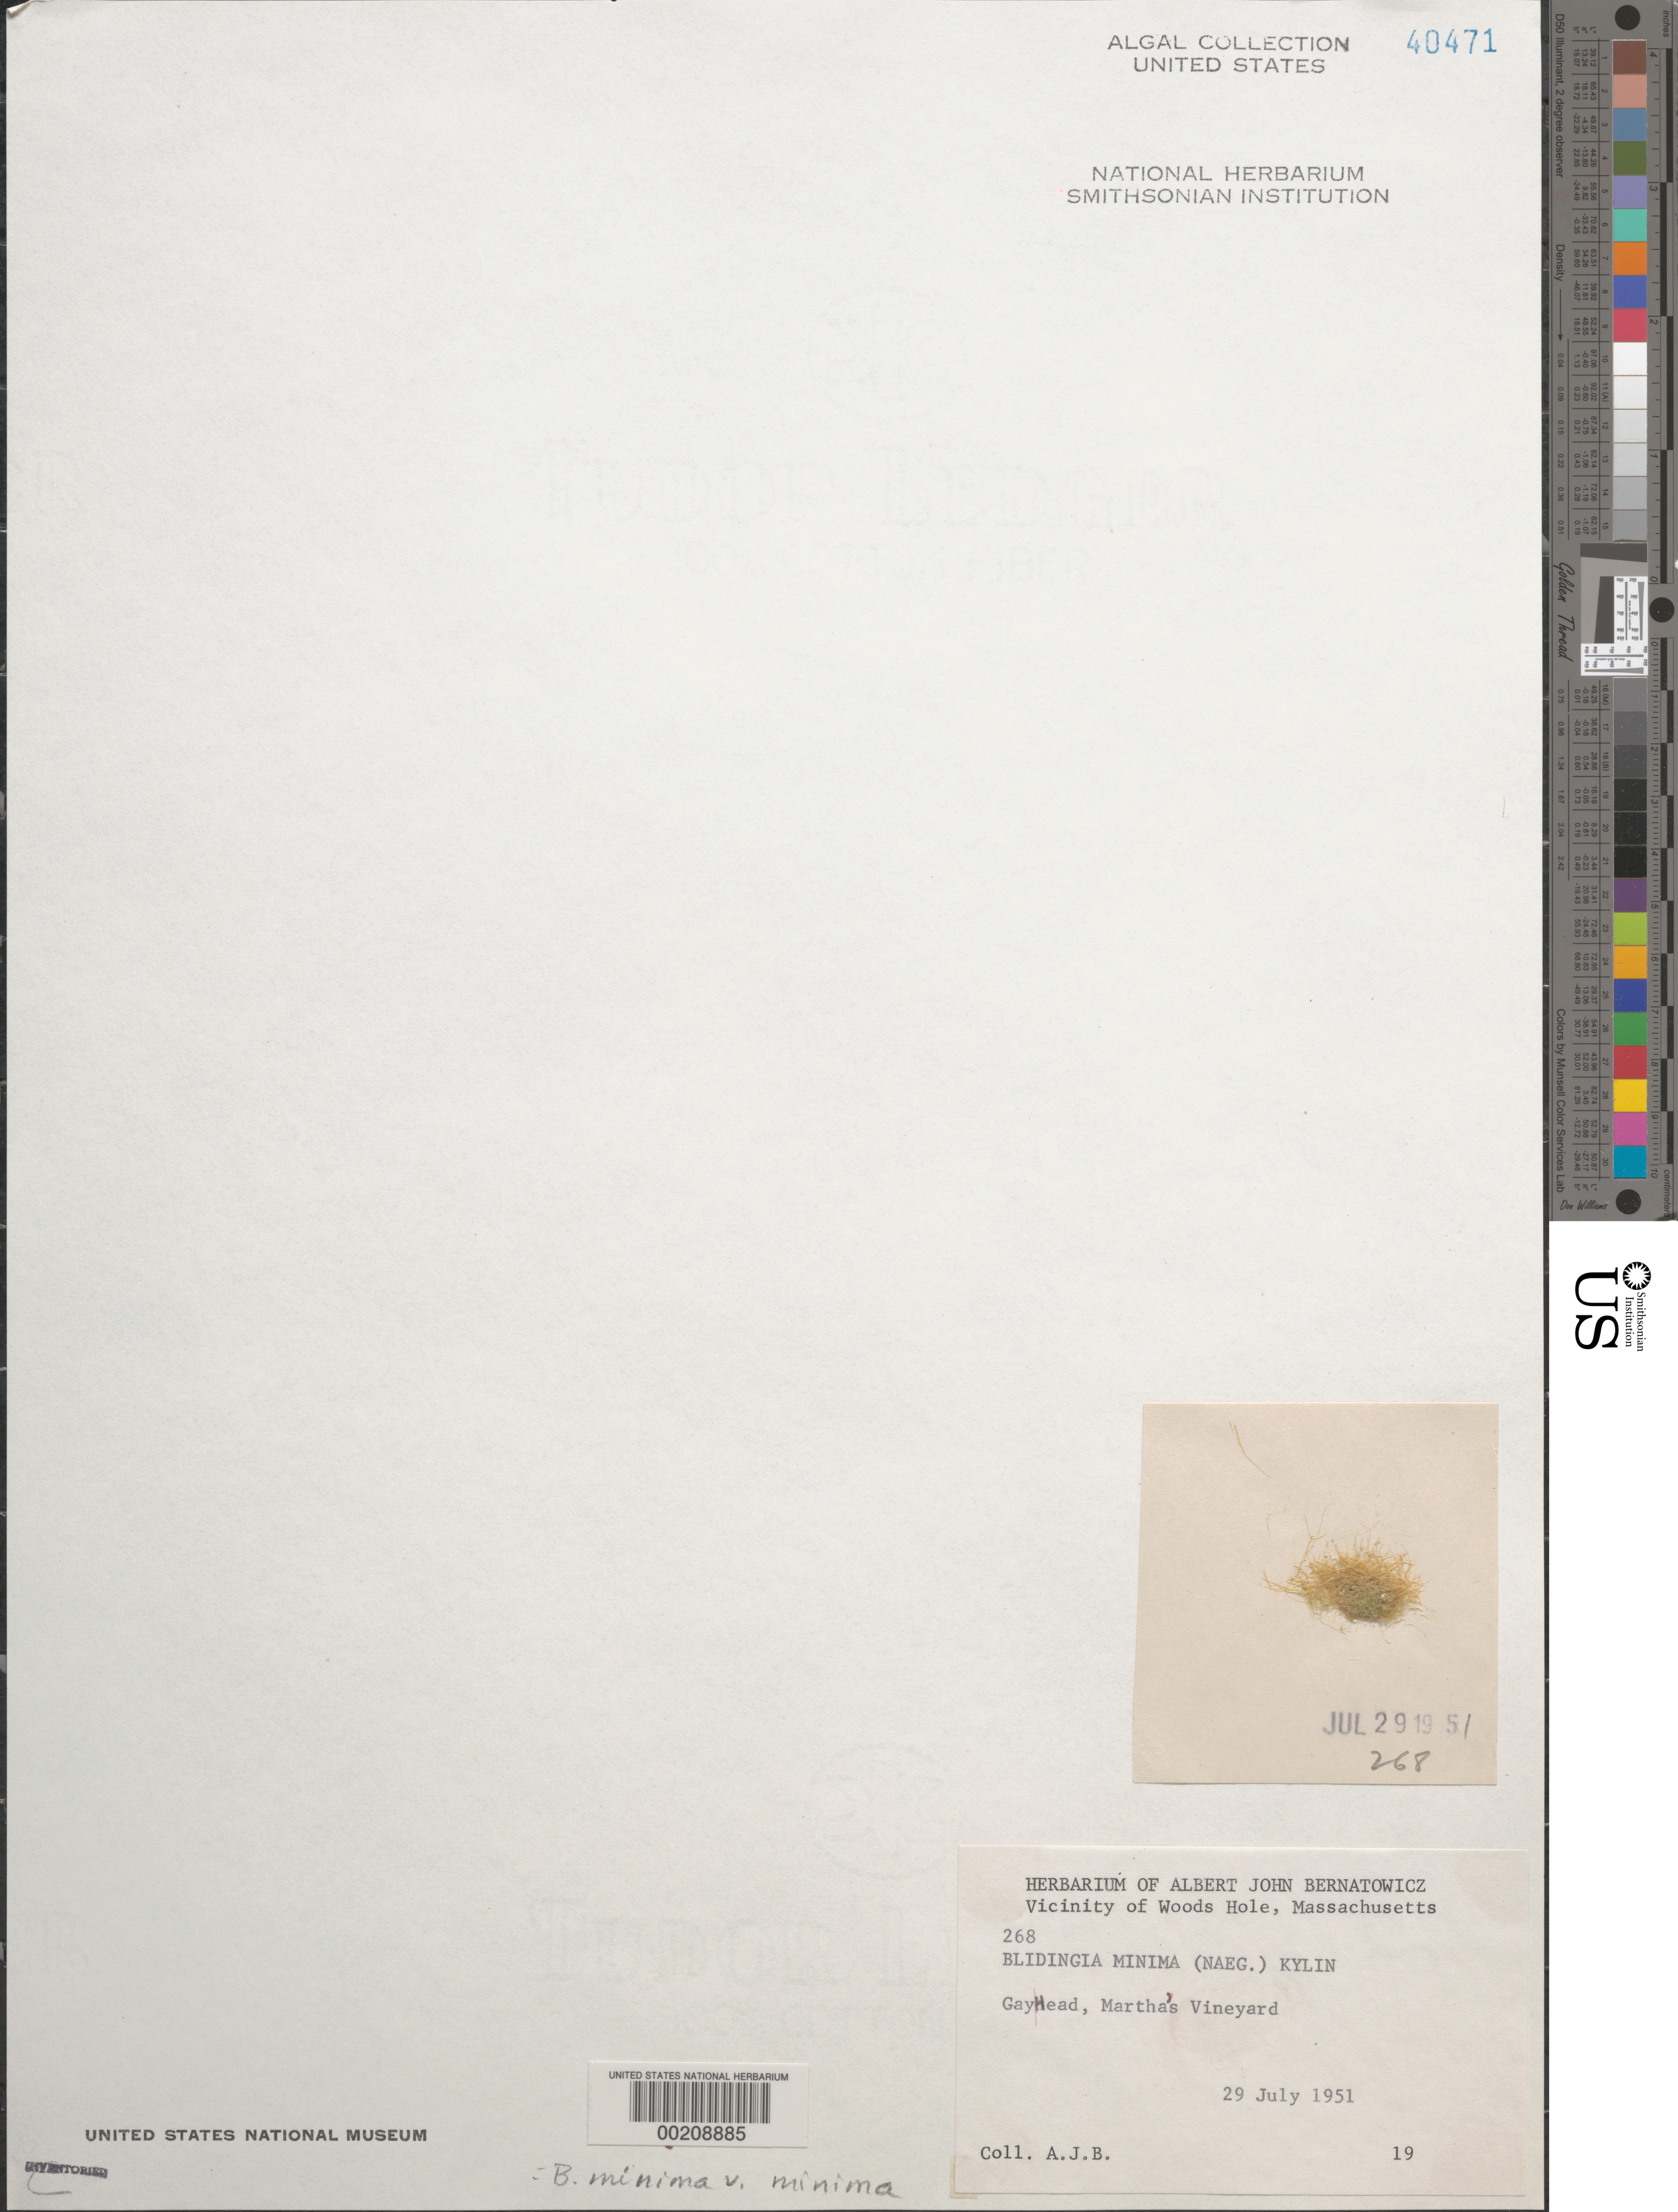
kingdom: Plantae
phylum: Chlorophyta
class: Ulvophyceae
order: Ulvales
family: Kornmanniaceae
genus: Blidingia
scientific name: Blidingia minima var. minima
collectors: A. Bernatowicz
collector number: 268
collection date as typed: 29 Jul 1951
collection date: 1951-07-29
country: United States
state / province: Massachusetts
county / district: Dukes County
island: Martha's Vineyard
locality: Gay Head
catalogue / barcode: US 40471